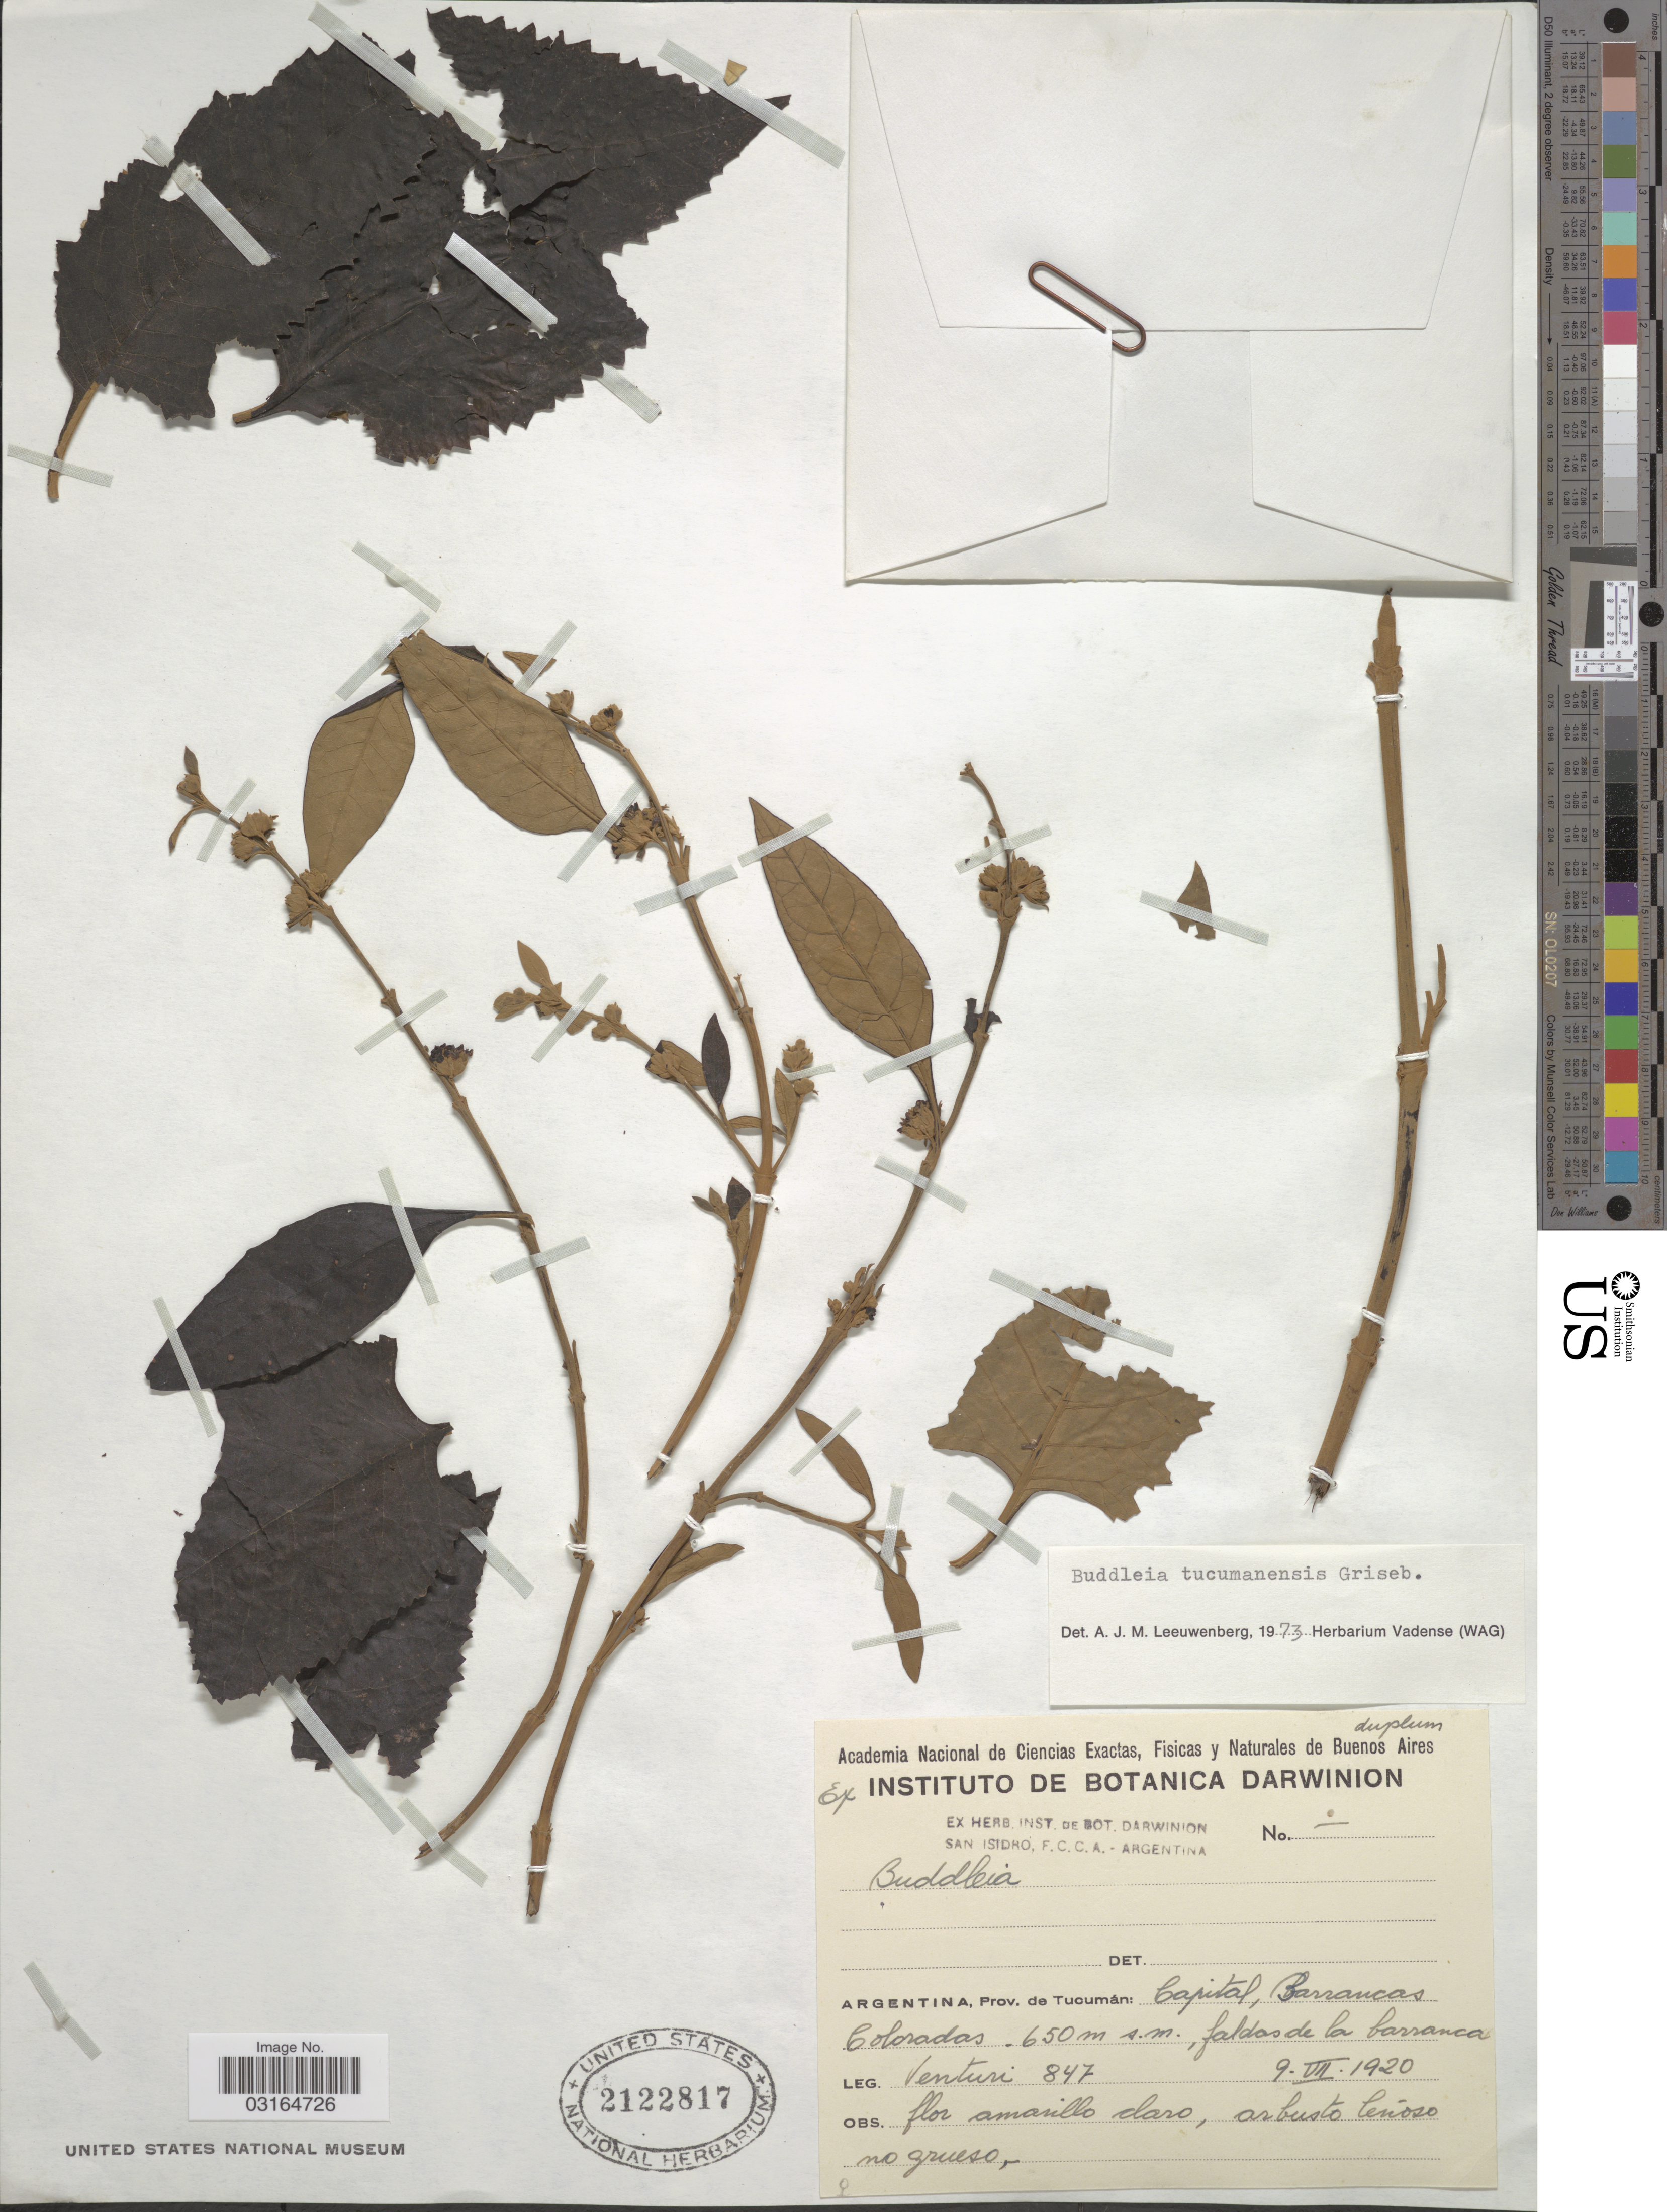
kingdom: Plantae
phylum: Tracheophyta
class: Magnoliopsida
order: Lamiales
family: Scrophulariaceae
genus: Buddleja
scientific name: Buddleja tucumanensis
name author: Griseb.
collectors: Venturi, --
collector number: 847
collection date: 1920-07-09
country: Argentina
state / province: Tucuman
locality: Capital, Barrancas Coloradas, faldas de la barranca.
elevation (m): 650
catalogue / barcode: US 2122817